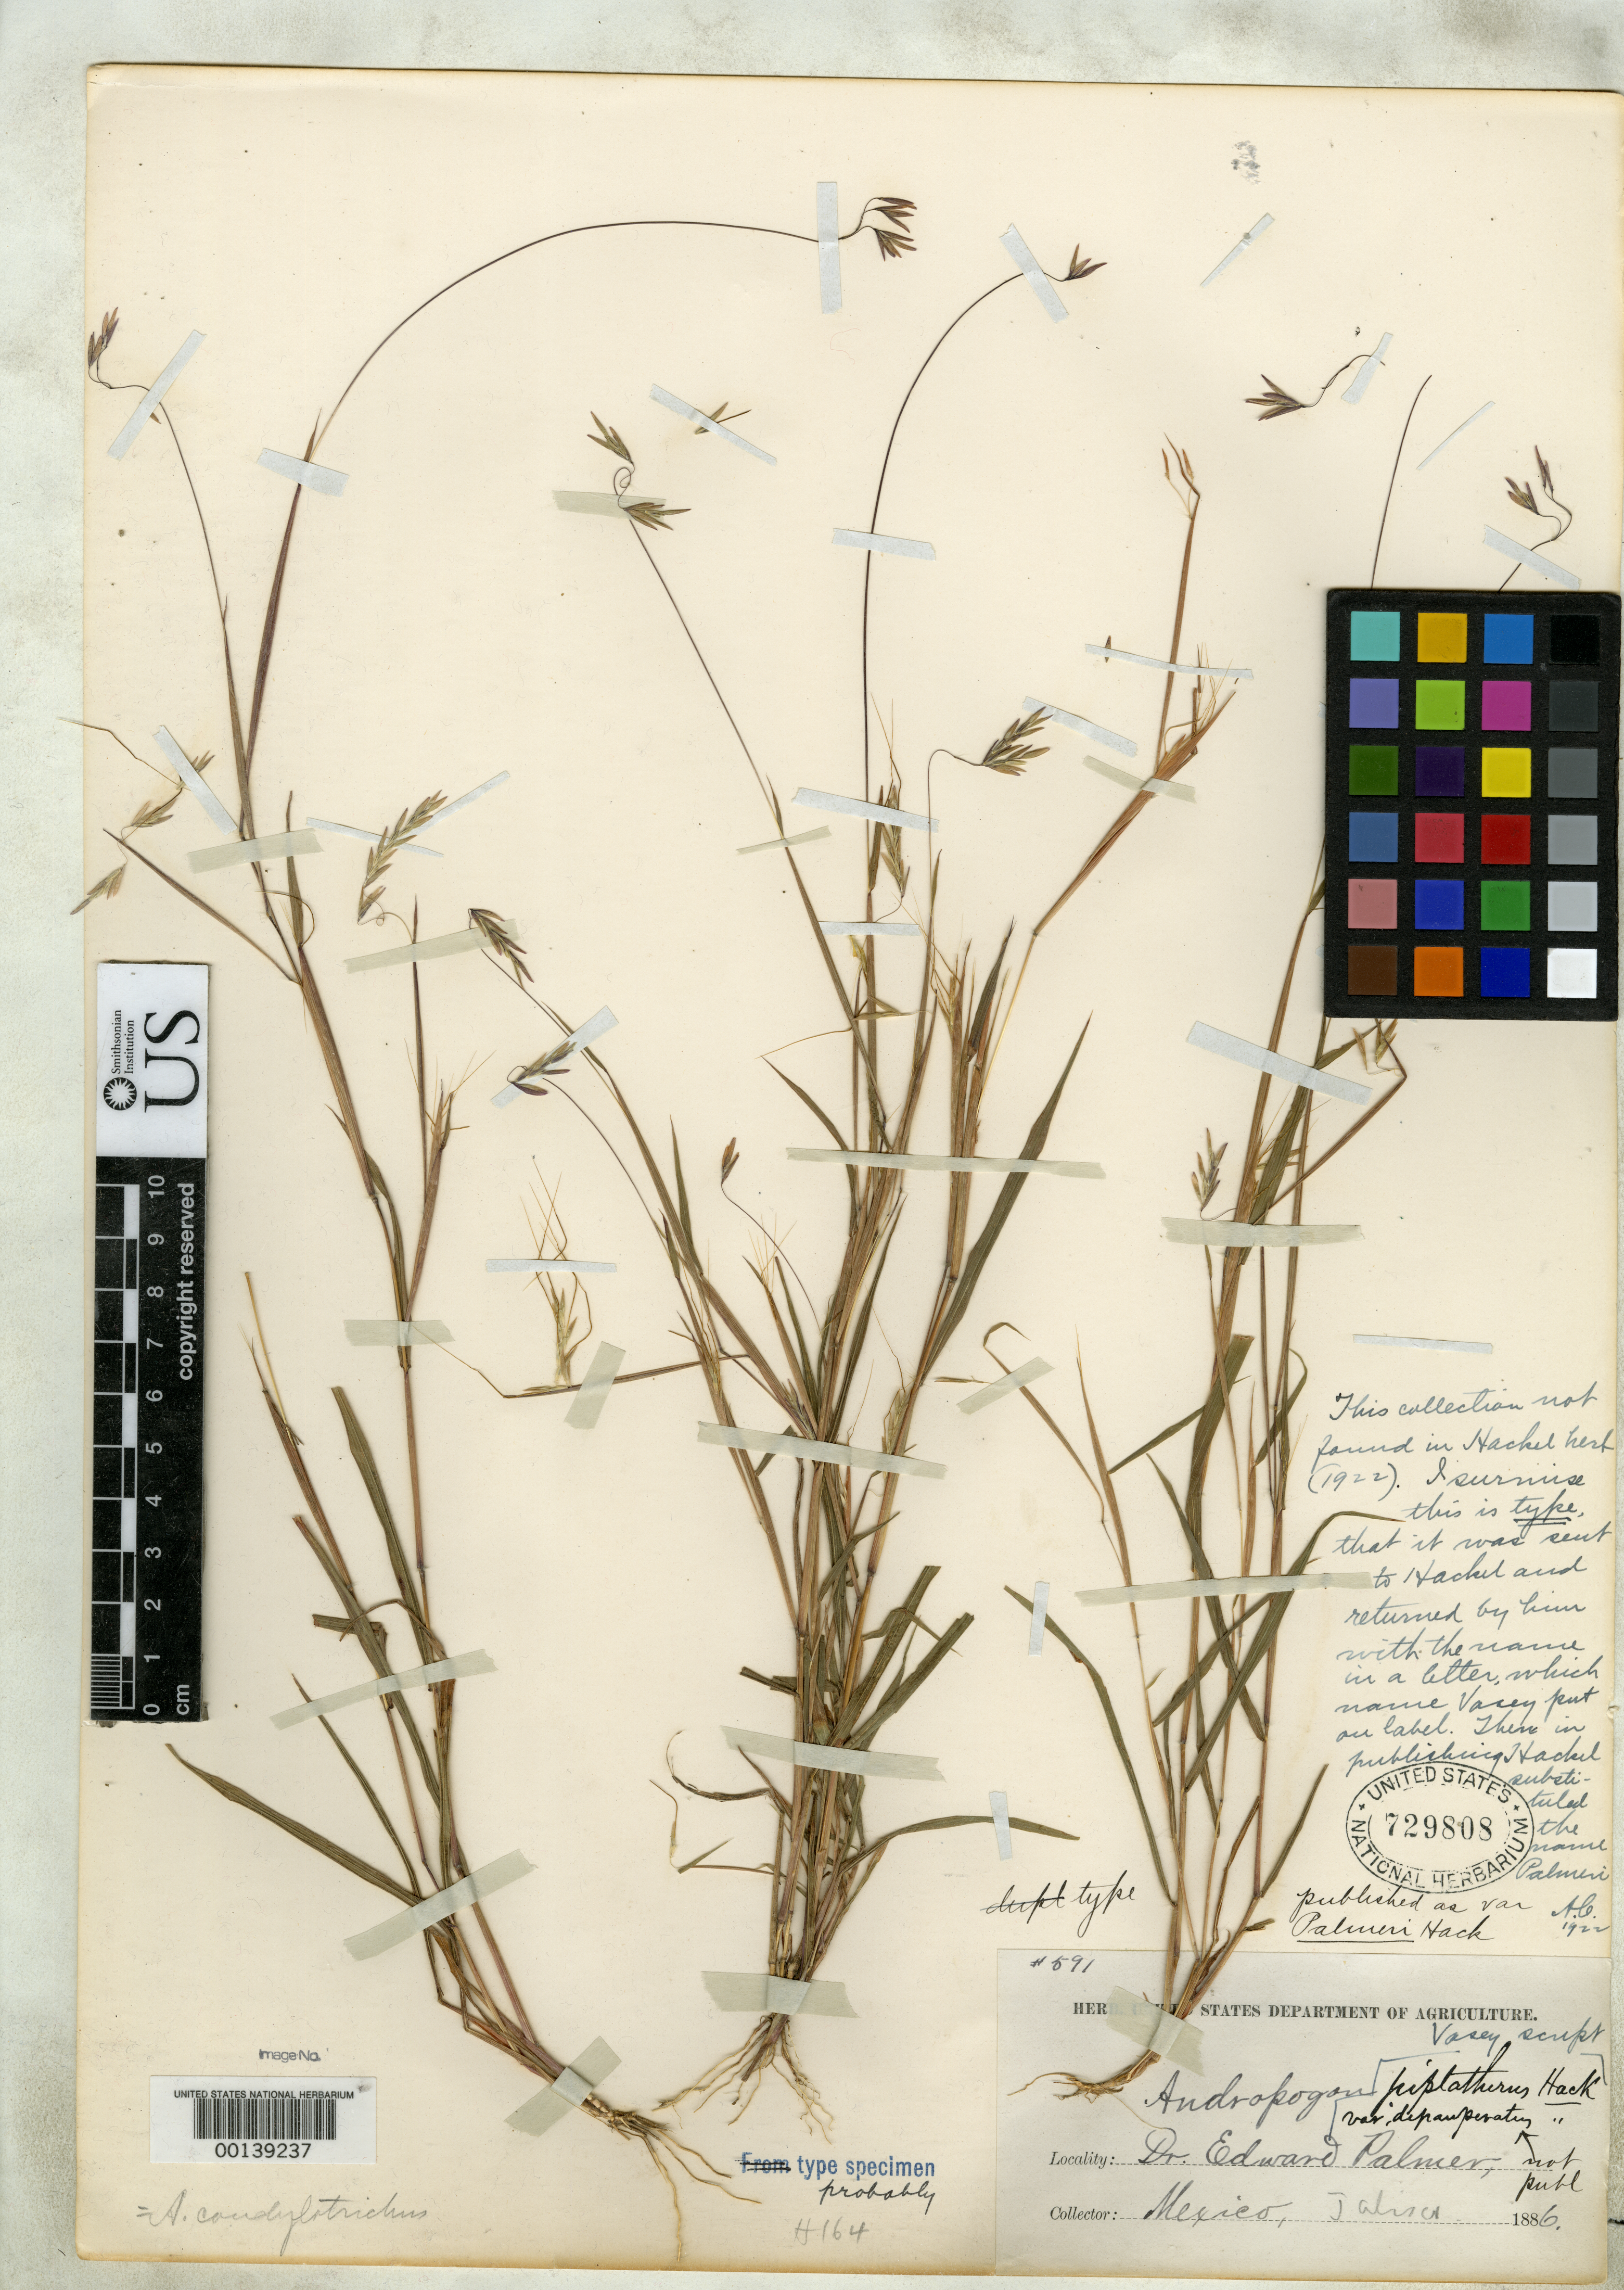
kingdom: Plantae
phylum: Tracheophyta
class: Liliopsida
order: Poales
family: Poaceae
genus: Andropogon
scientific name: Andropogon piptatherus var. palmeri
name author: Hack. in A. DC.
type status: Holotype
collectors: E. Palmer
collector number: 591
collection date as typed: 1886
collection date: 1886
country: Mexico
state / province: Jalisco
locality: Rio Blanco.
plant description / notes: According to annotation by A.C. [Agnes Chase] this sheet is the holotype.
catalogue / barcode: US 729808